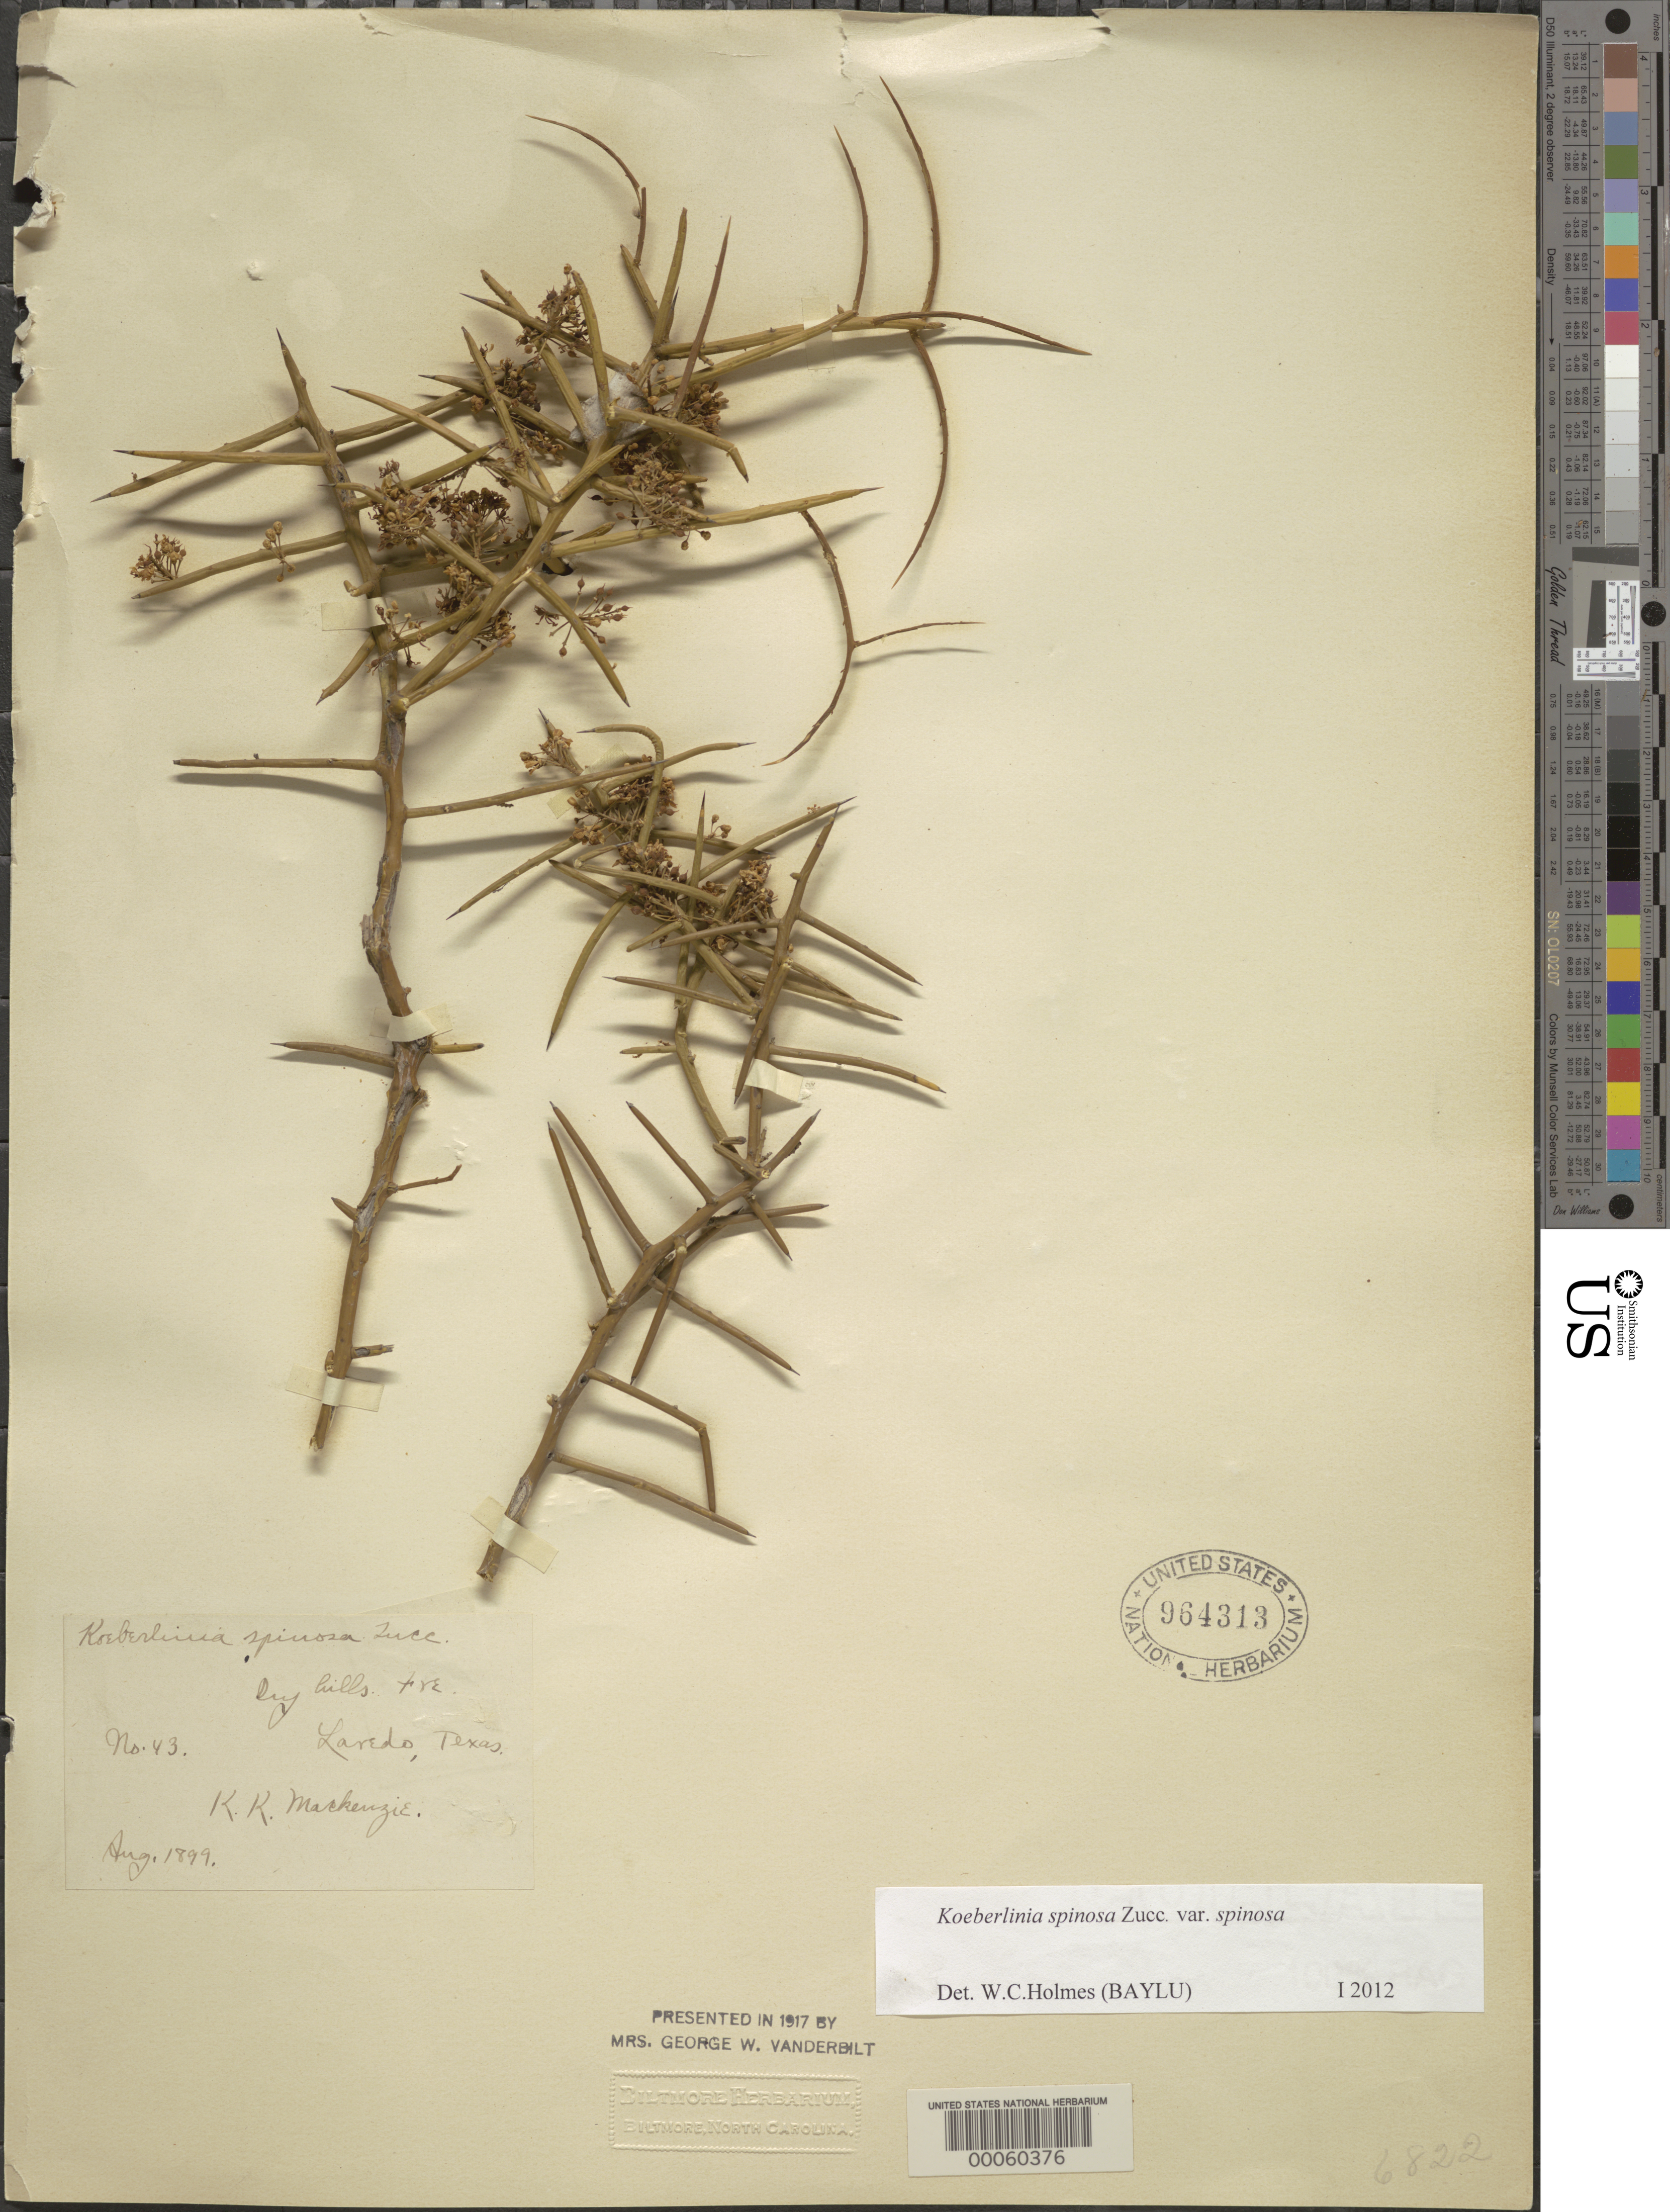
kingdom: Plantae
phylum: Tracheophyta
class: Magnoliopsida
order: Brassicales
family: Koeberliniaceae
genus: Koeberlinia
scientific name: Koeberlinia spinosa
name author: Zucc.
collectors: K. K. Mackenzie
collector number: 43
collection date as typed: Aug 1899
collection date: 1899-08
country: United States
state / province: Texas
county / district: Webb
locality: Laredo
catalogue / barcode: US 964313